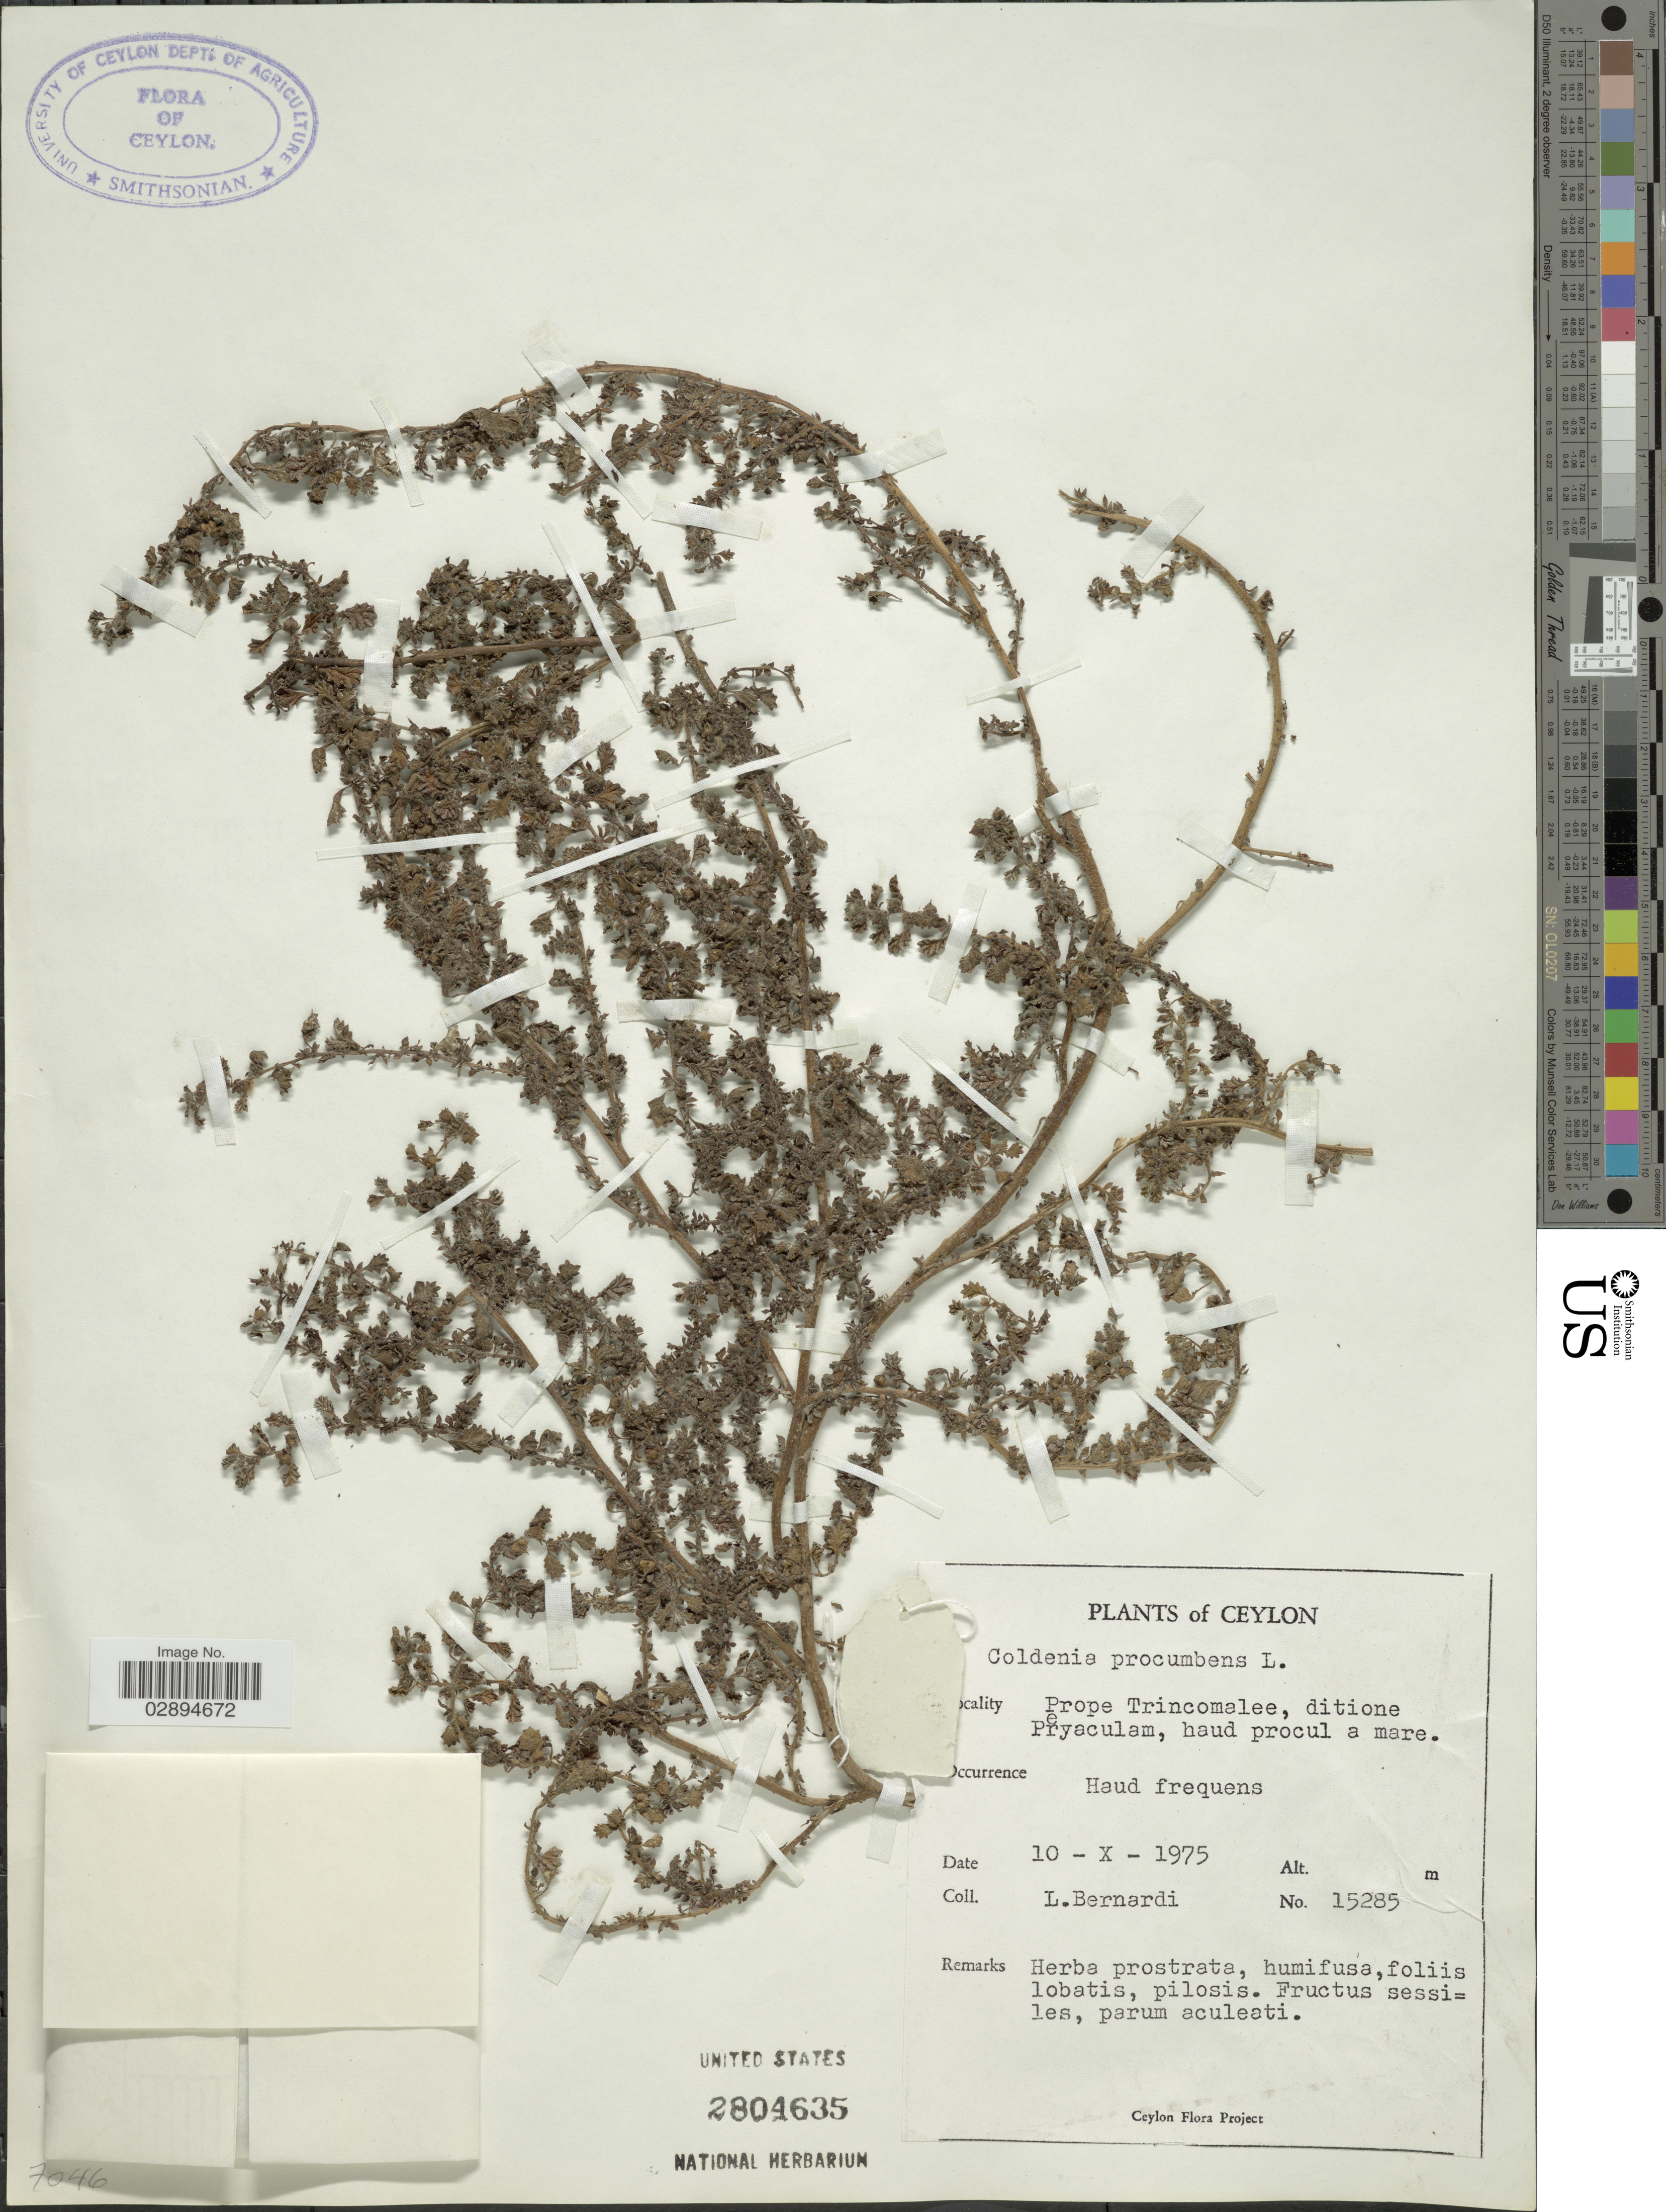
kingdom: Plantae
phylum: Tracheophyta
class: Magnoliopsida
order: Boraginales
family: Coldeniaceae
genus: Coldenia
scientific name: Coldenia procumbens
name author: L.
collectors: L. Bernardi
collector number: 15285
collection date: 1975-10-10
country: Sri Lanka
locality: Ceylon. Prope Trincomalee, ditione Peryaculam, haud procul a mare.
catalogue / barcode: US 2804635